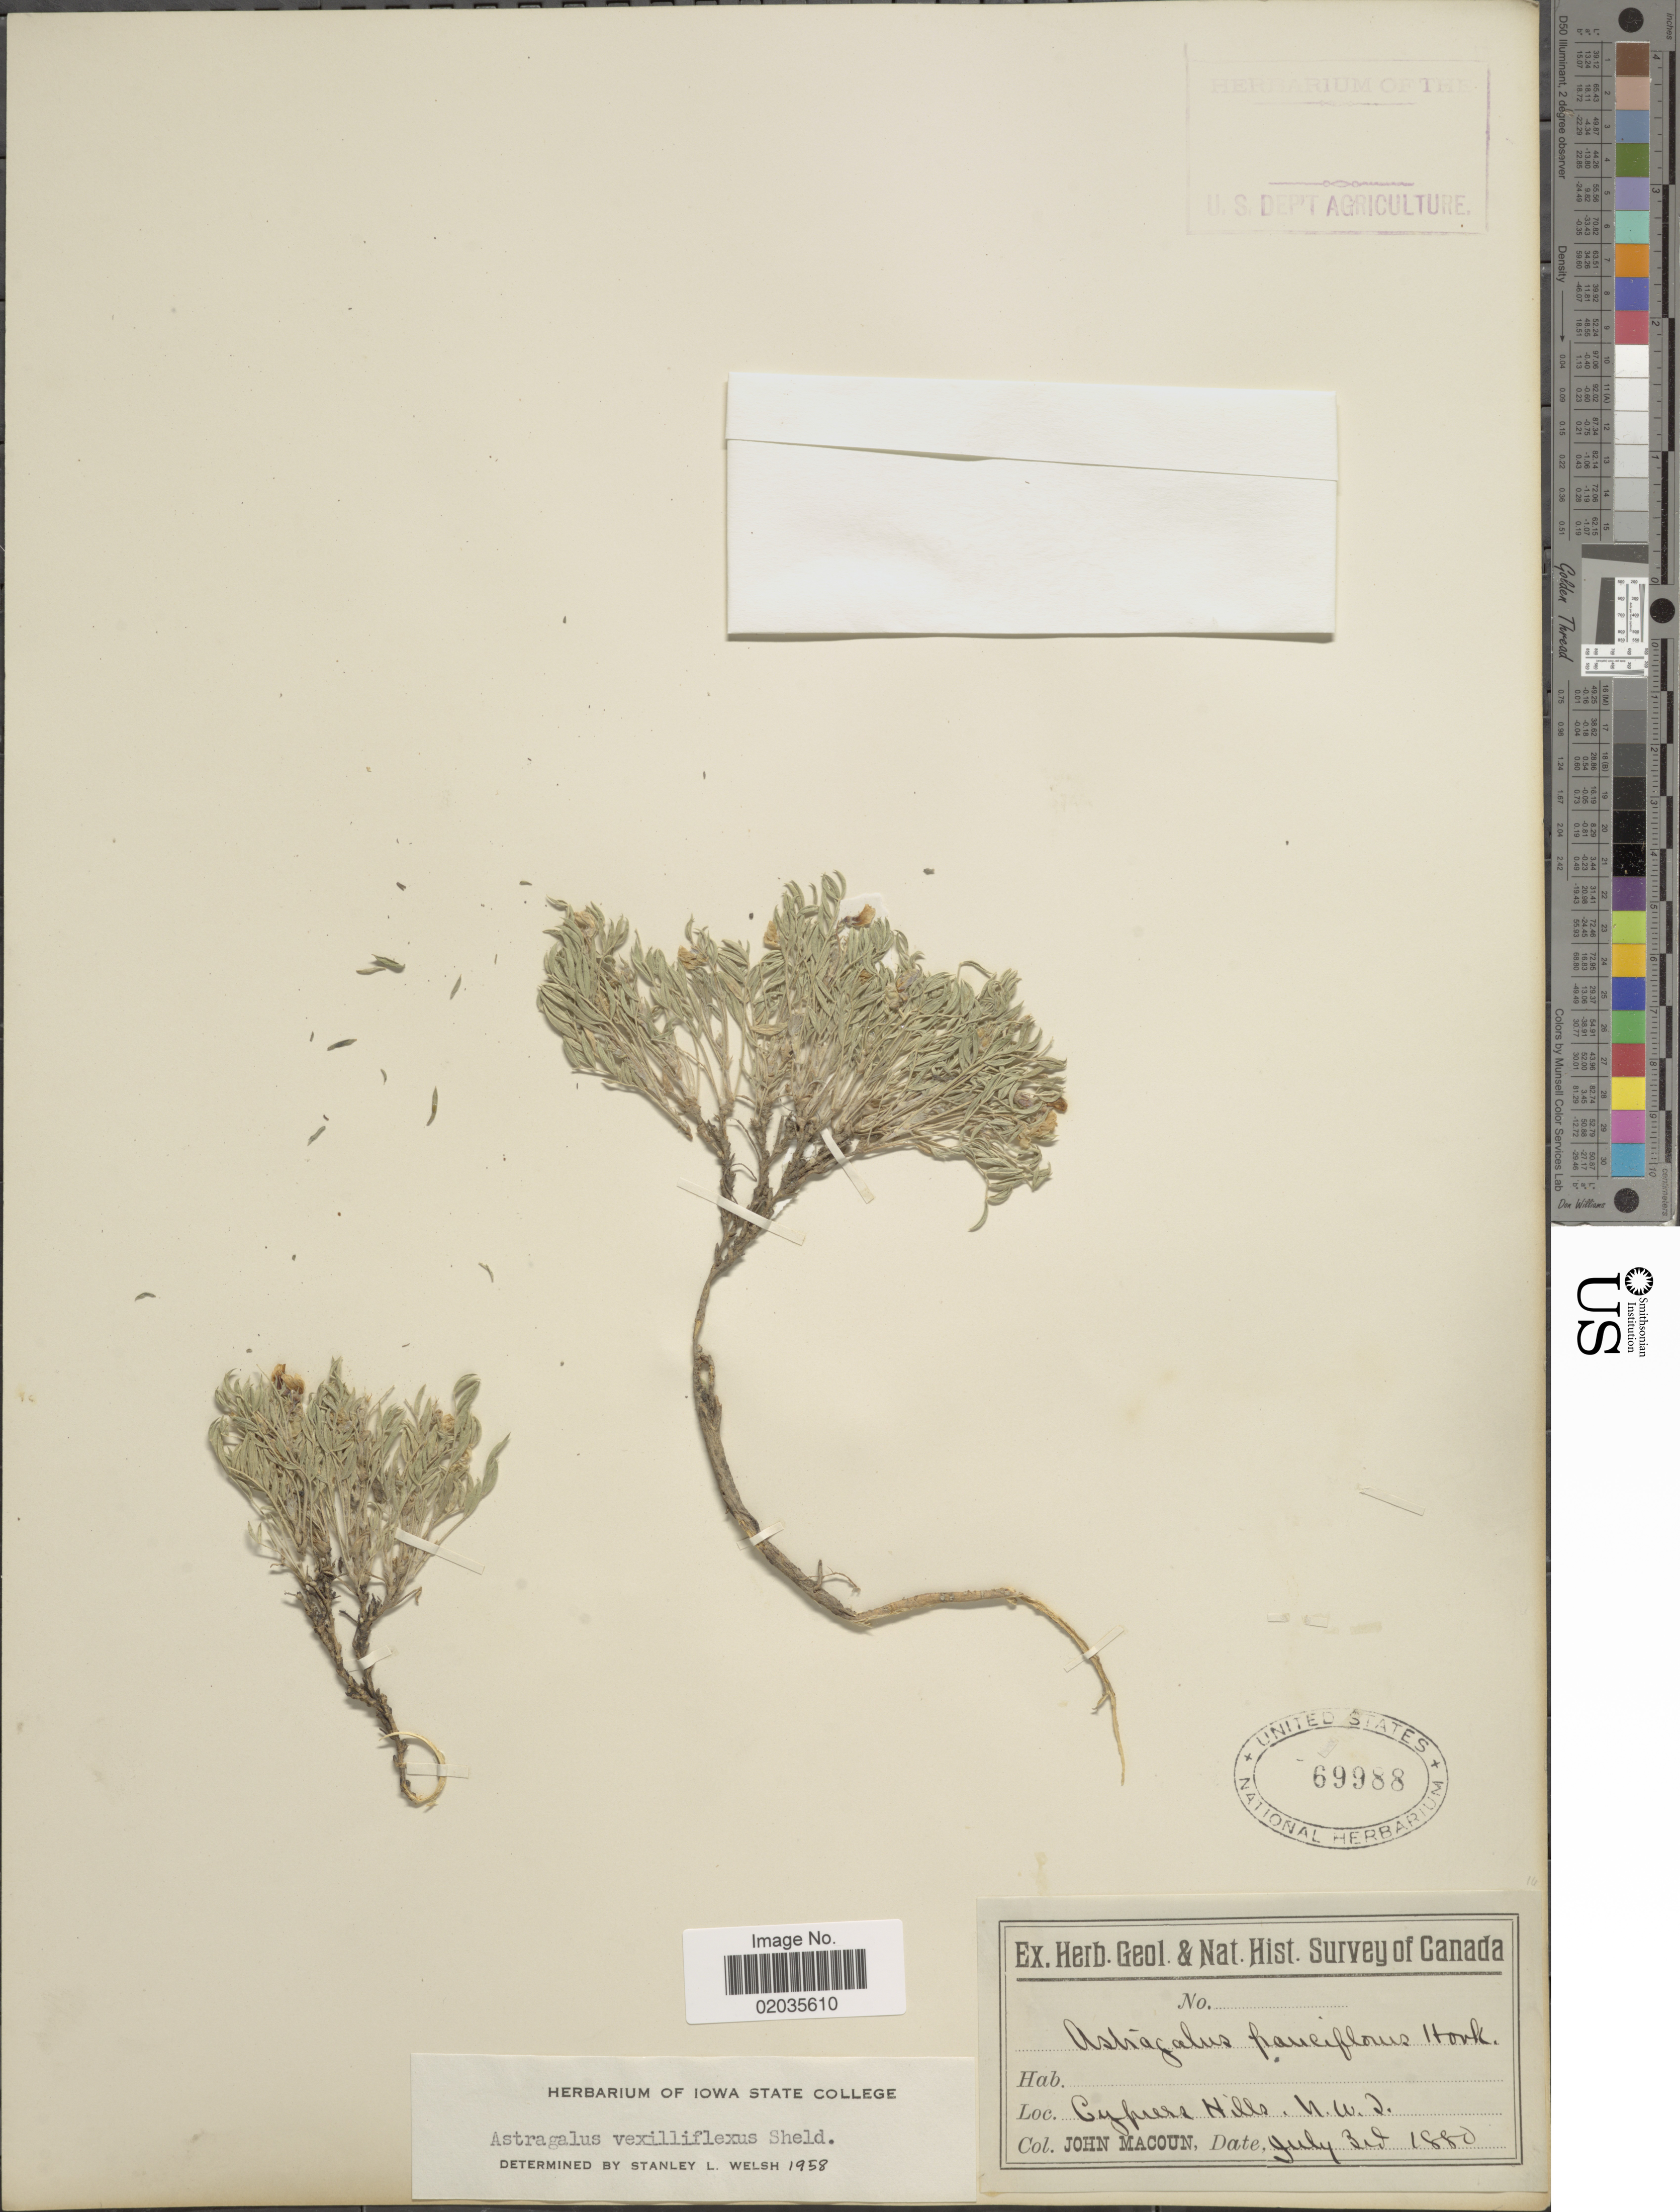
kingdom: Plantae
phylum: Tracheophyta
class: Magnoliopsida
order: Fabales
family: Fabaceae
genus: Astragalus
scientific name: Astragalus vexilliflexus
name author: E. Sheld.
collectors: J. Macoun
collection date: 1880-07-30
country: Canada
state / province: Northwest Territories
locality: Cypress Hills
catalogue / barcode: US 69988